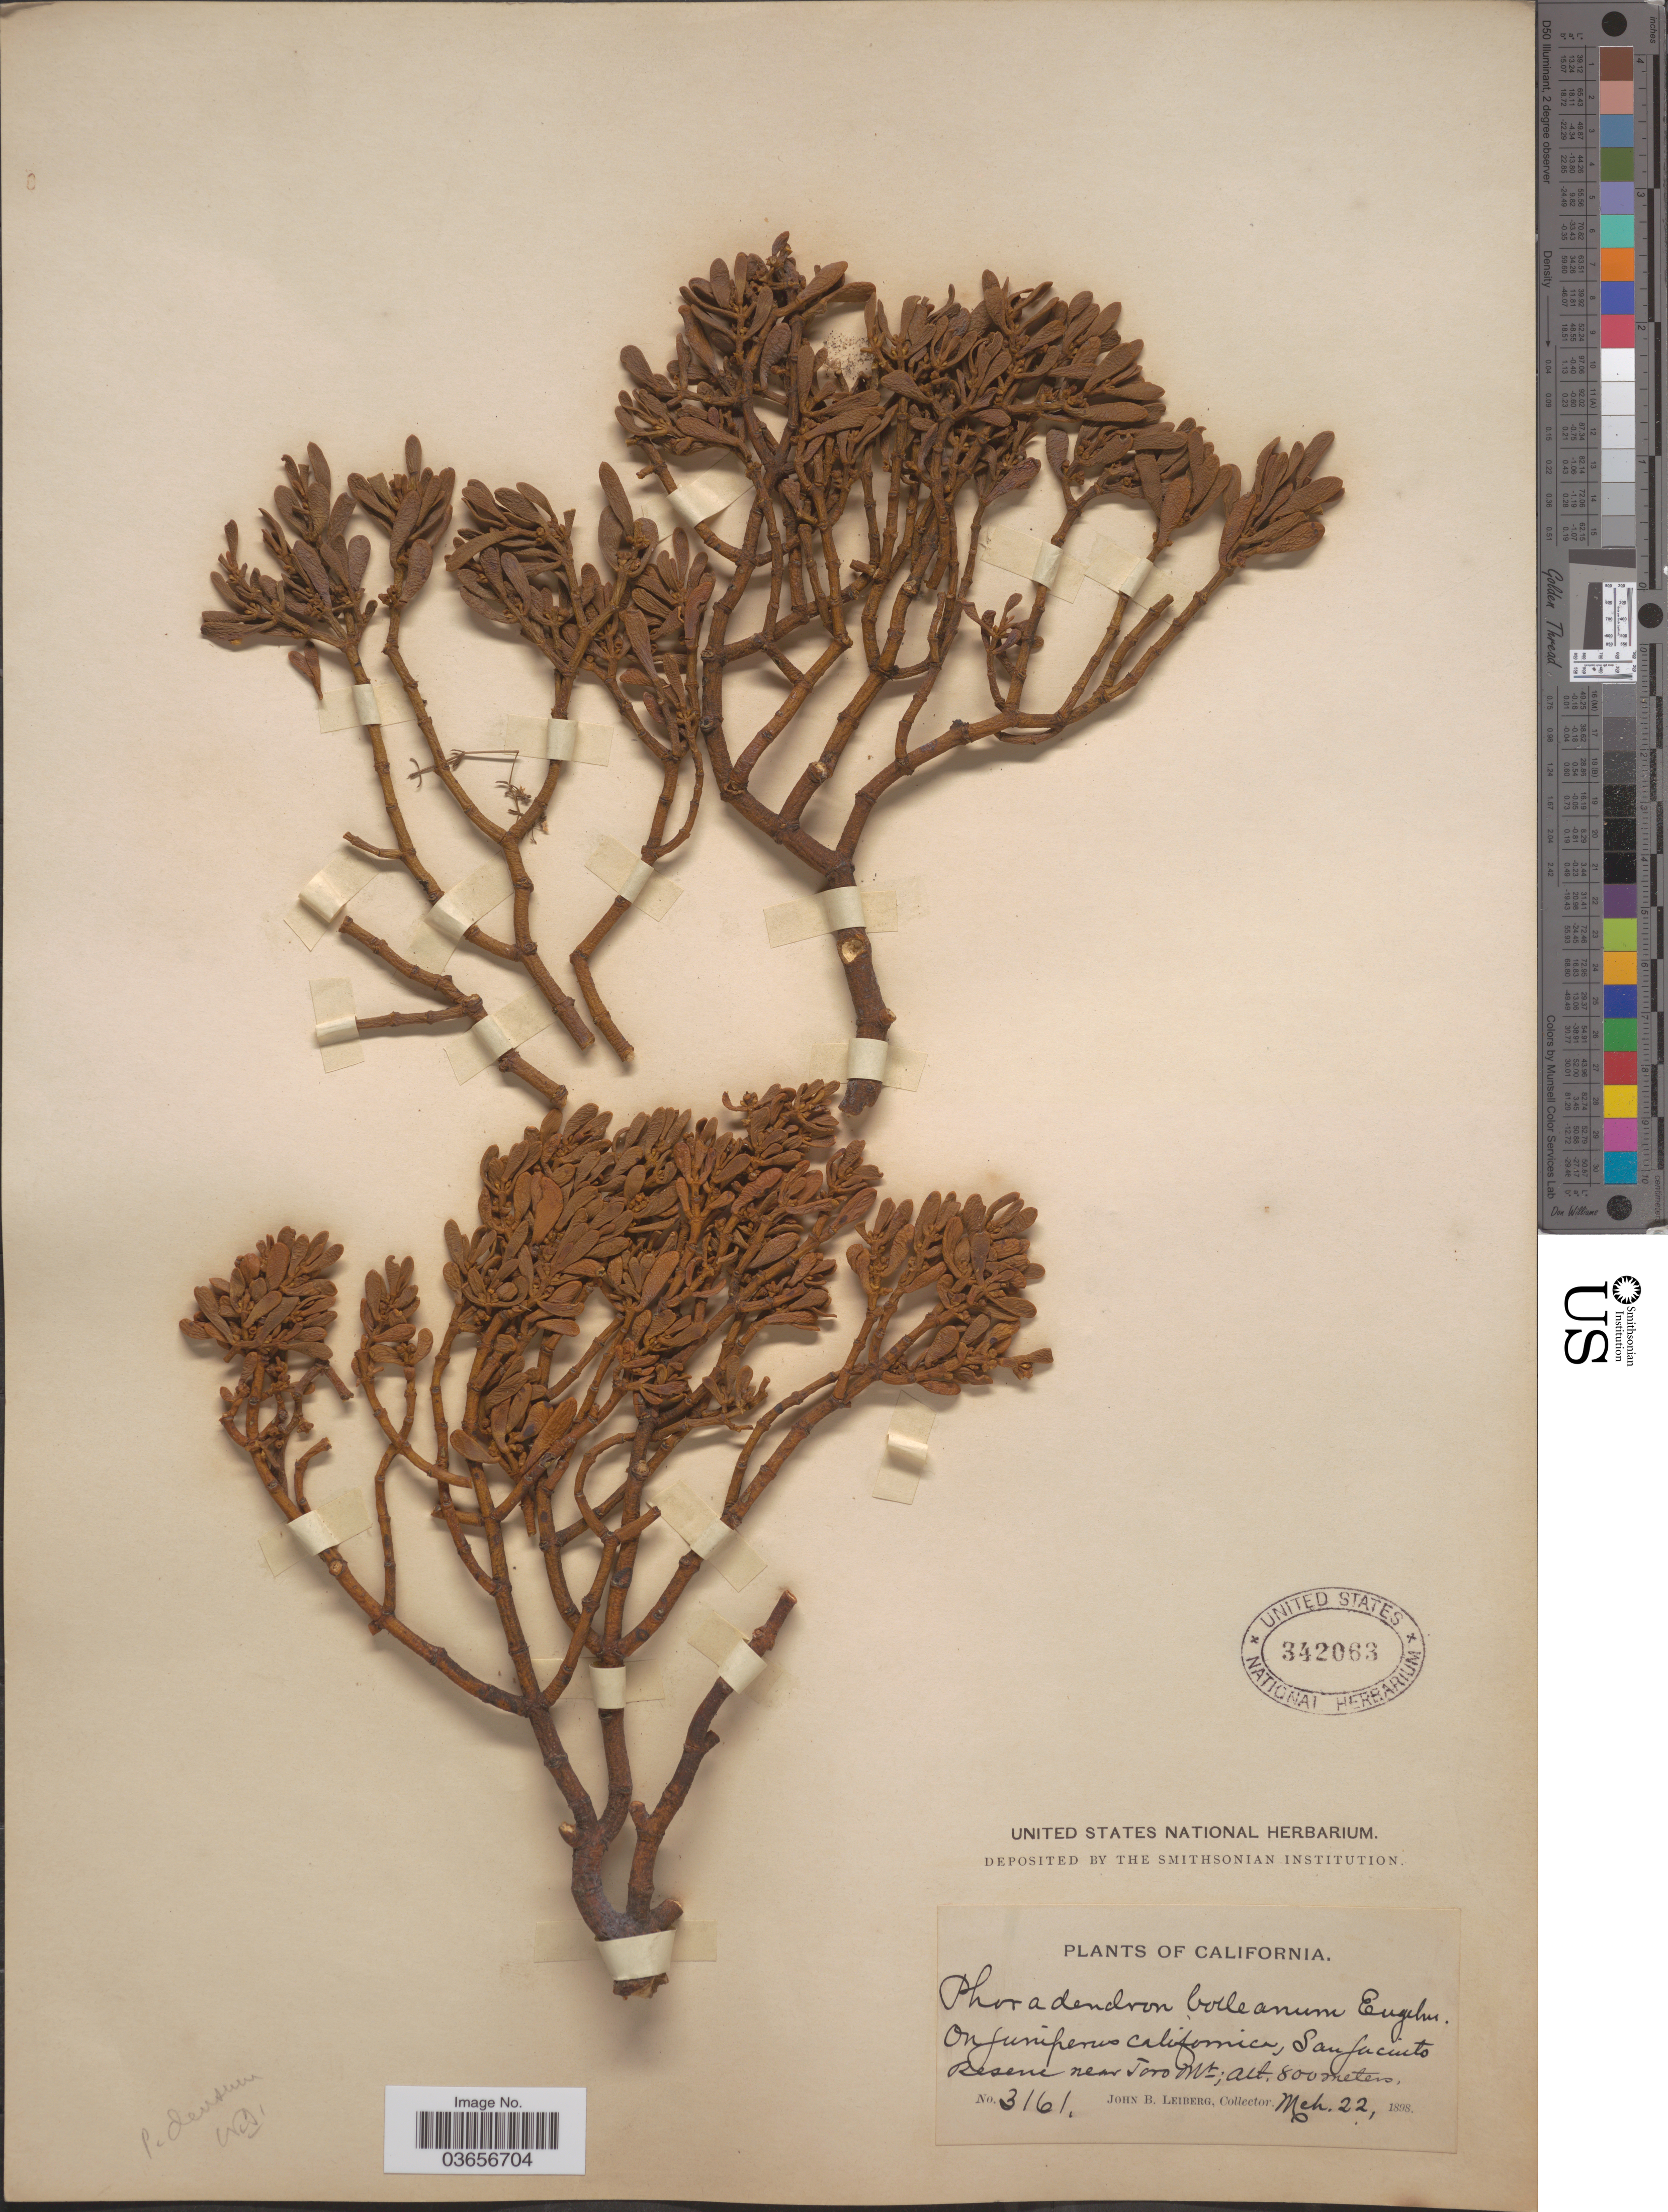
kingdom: Plantae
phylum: Tracheophyta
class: Magnoliopsida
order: Santalales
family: Viscaceae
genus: Phoradendron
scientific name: Phoradendron bolleanum var. densum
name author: (Torr. ex Trel.) Fosberg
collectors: J. B. Leiberg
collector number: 3161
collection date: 1898-03-22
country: United States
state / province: California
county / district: Riverside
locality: On Juniperus California, San Jacinto Reserve near Toro Mt.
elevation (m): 800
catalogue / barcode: US 342063